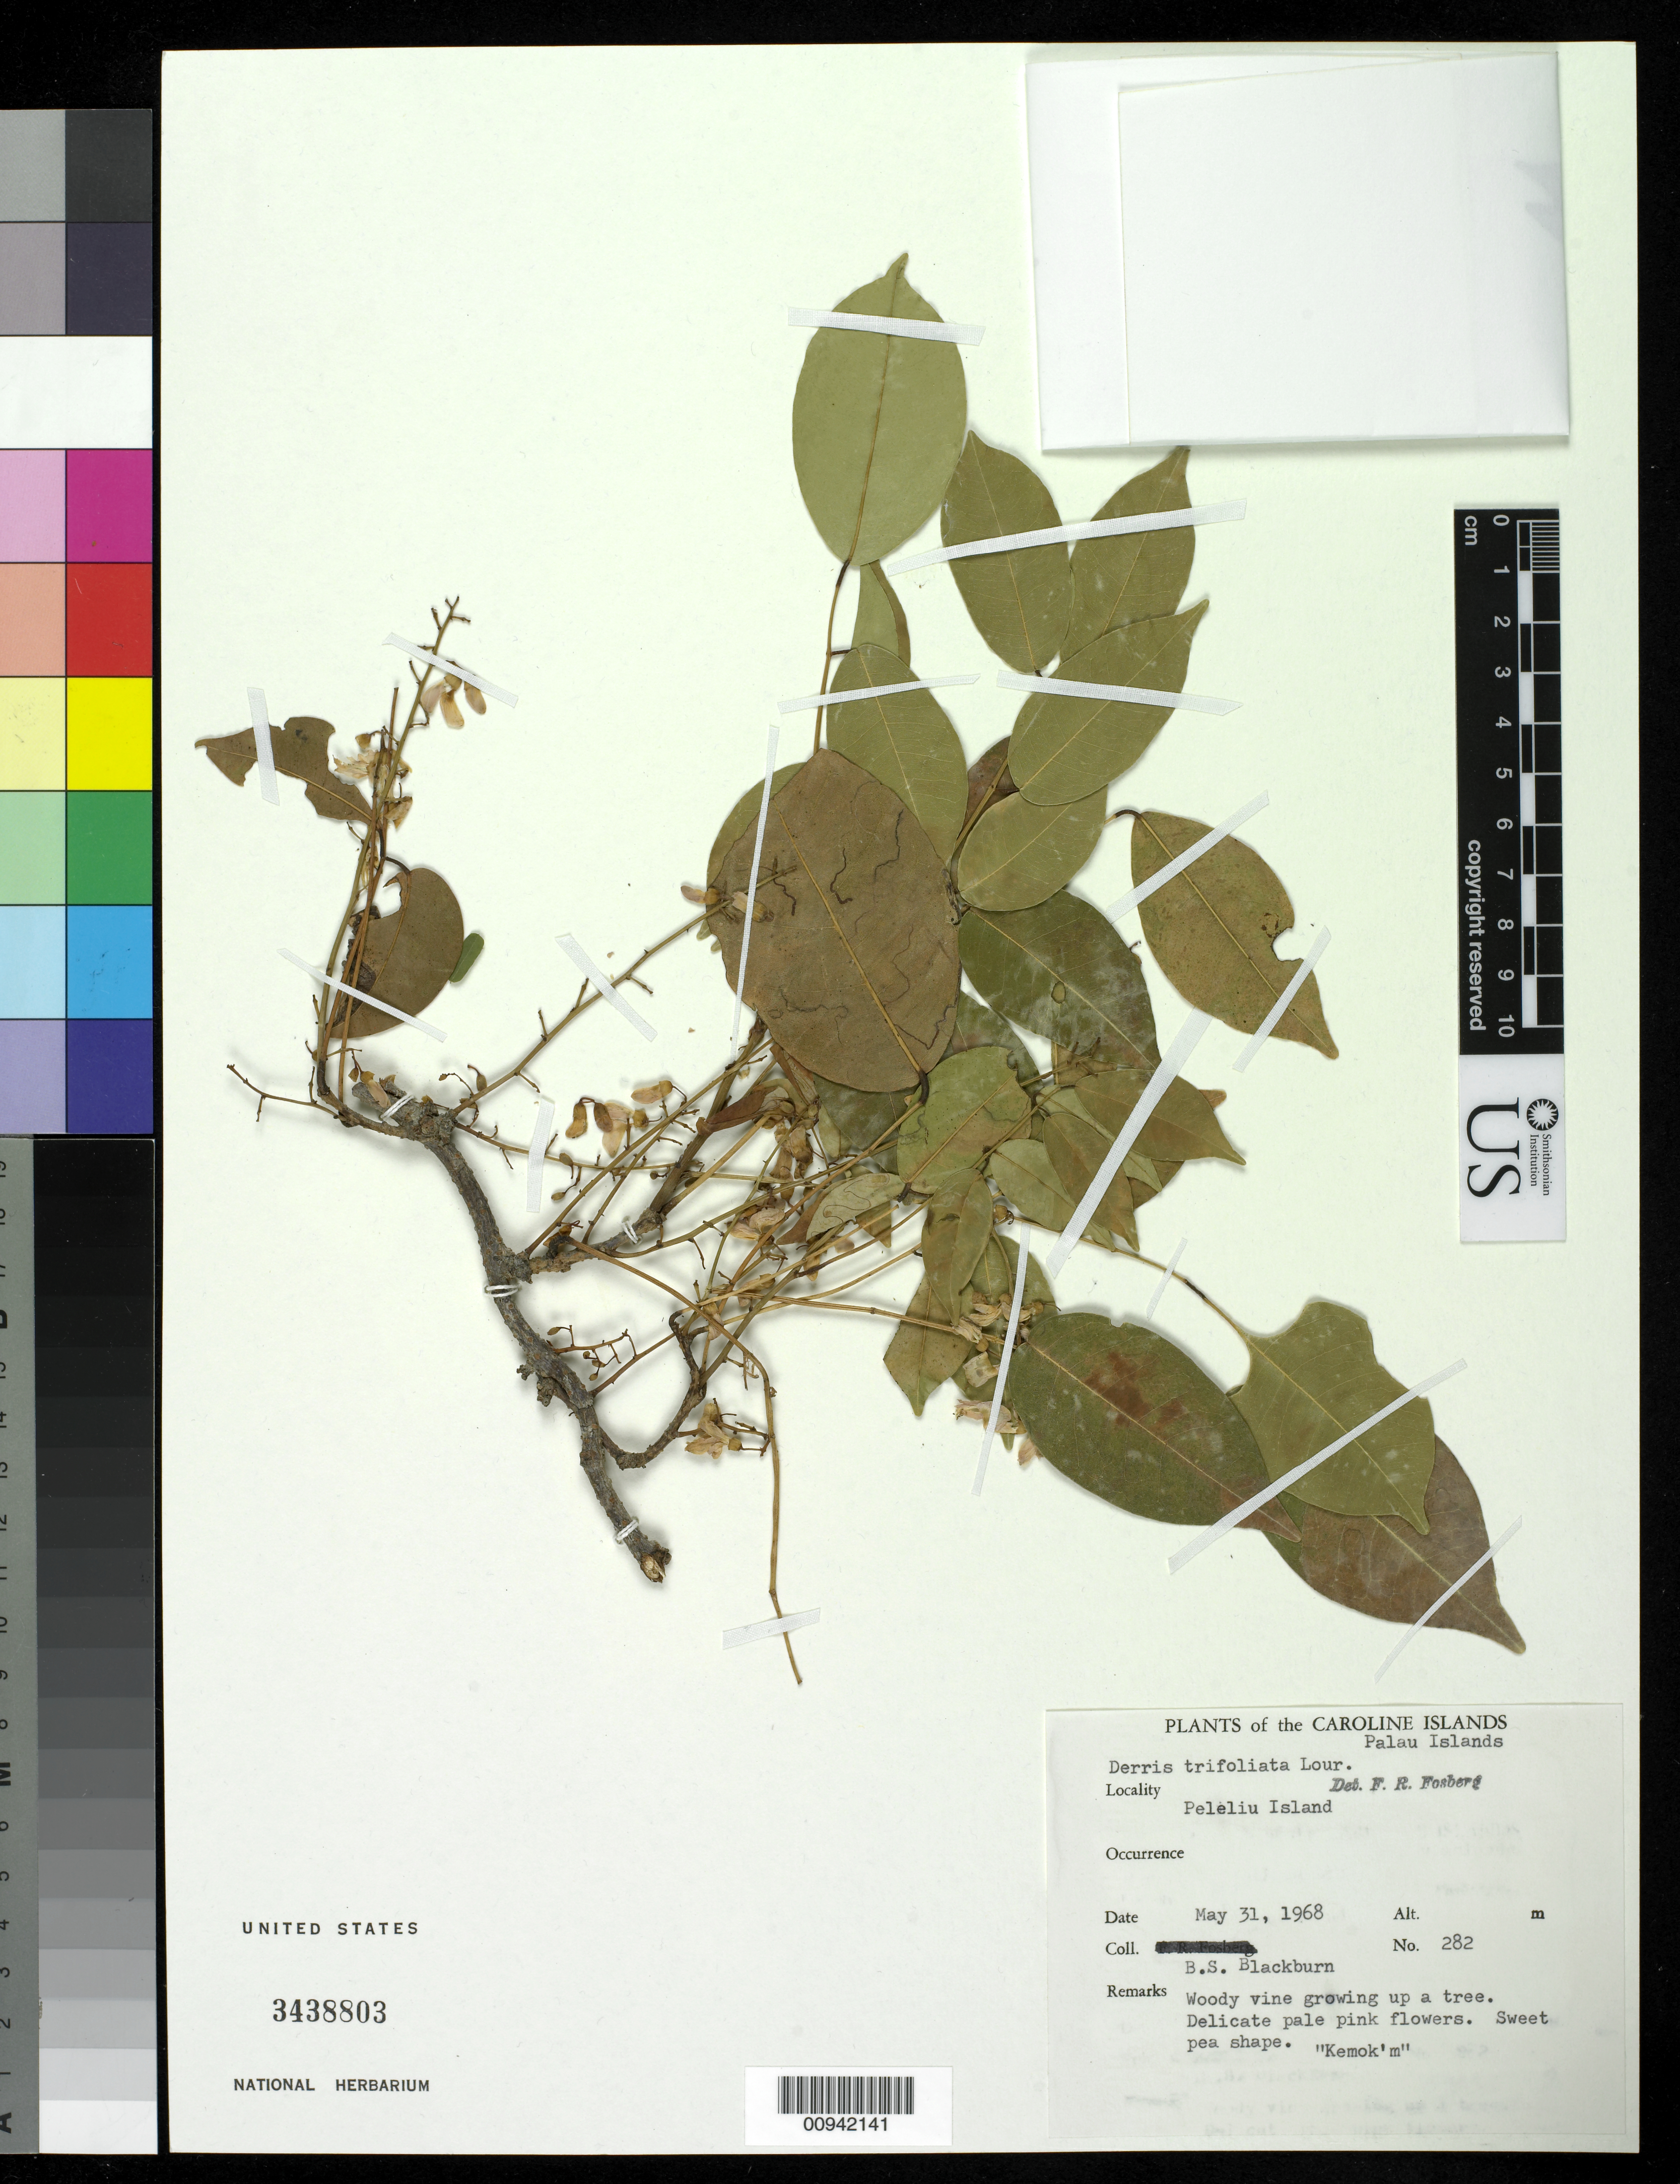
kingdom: Plantae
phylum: Tracheophyta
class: Magnoliopsida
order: Fabales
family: Fabaceae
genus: Derris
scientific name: Derris trifoliata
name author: Lour.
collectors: B. S. Blackburn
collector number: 282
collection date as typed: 31 May 1968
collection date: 1968-05-31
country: Palau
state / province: Peleliu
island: Beliliou [Peleliu]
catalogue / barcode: US 3438803